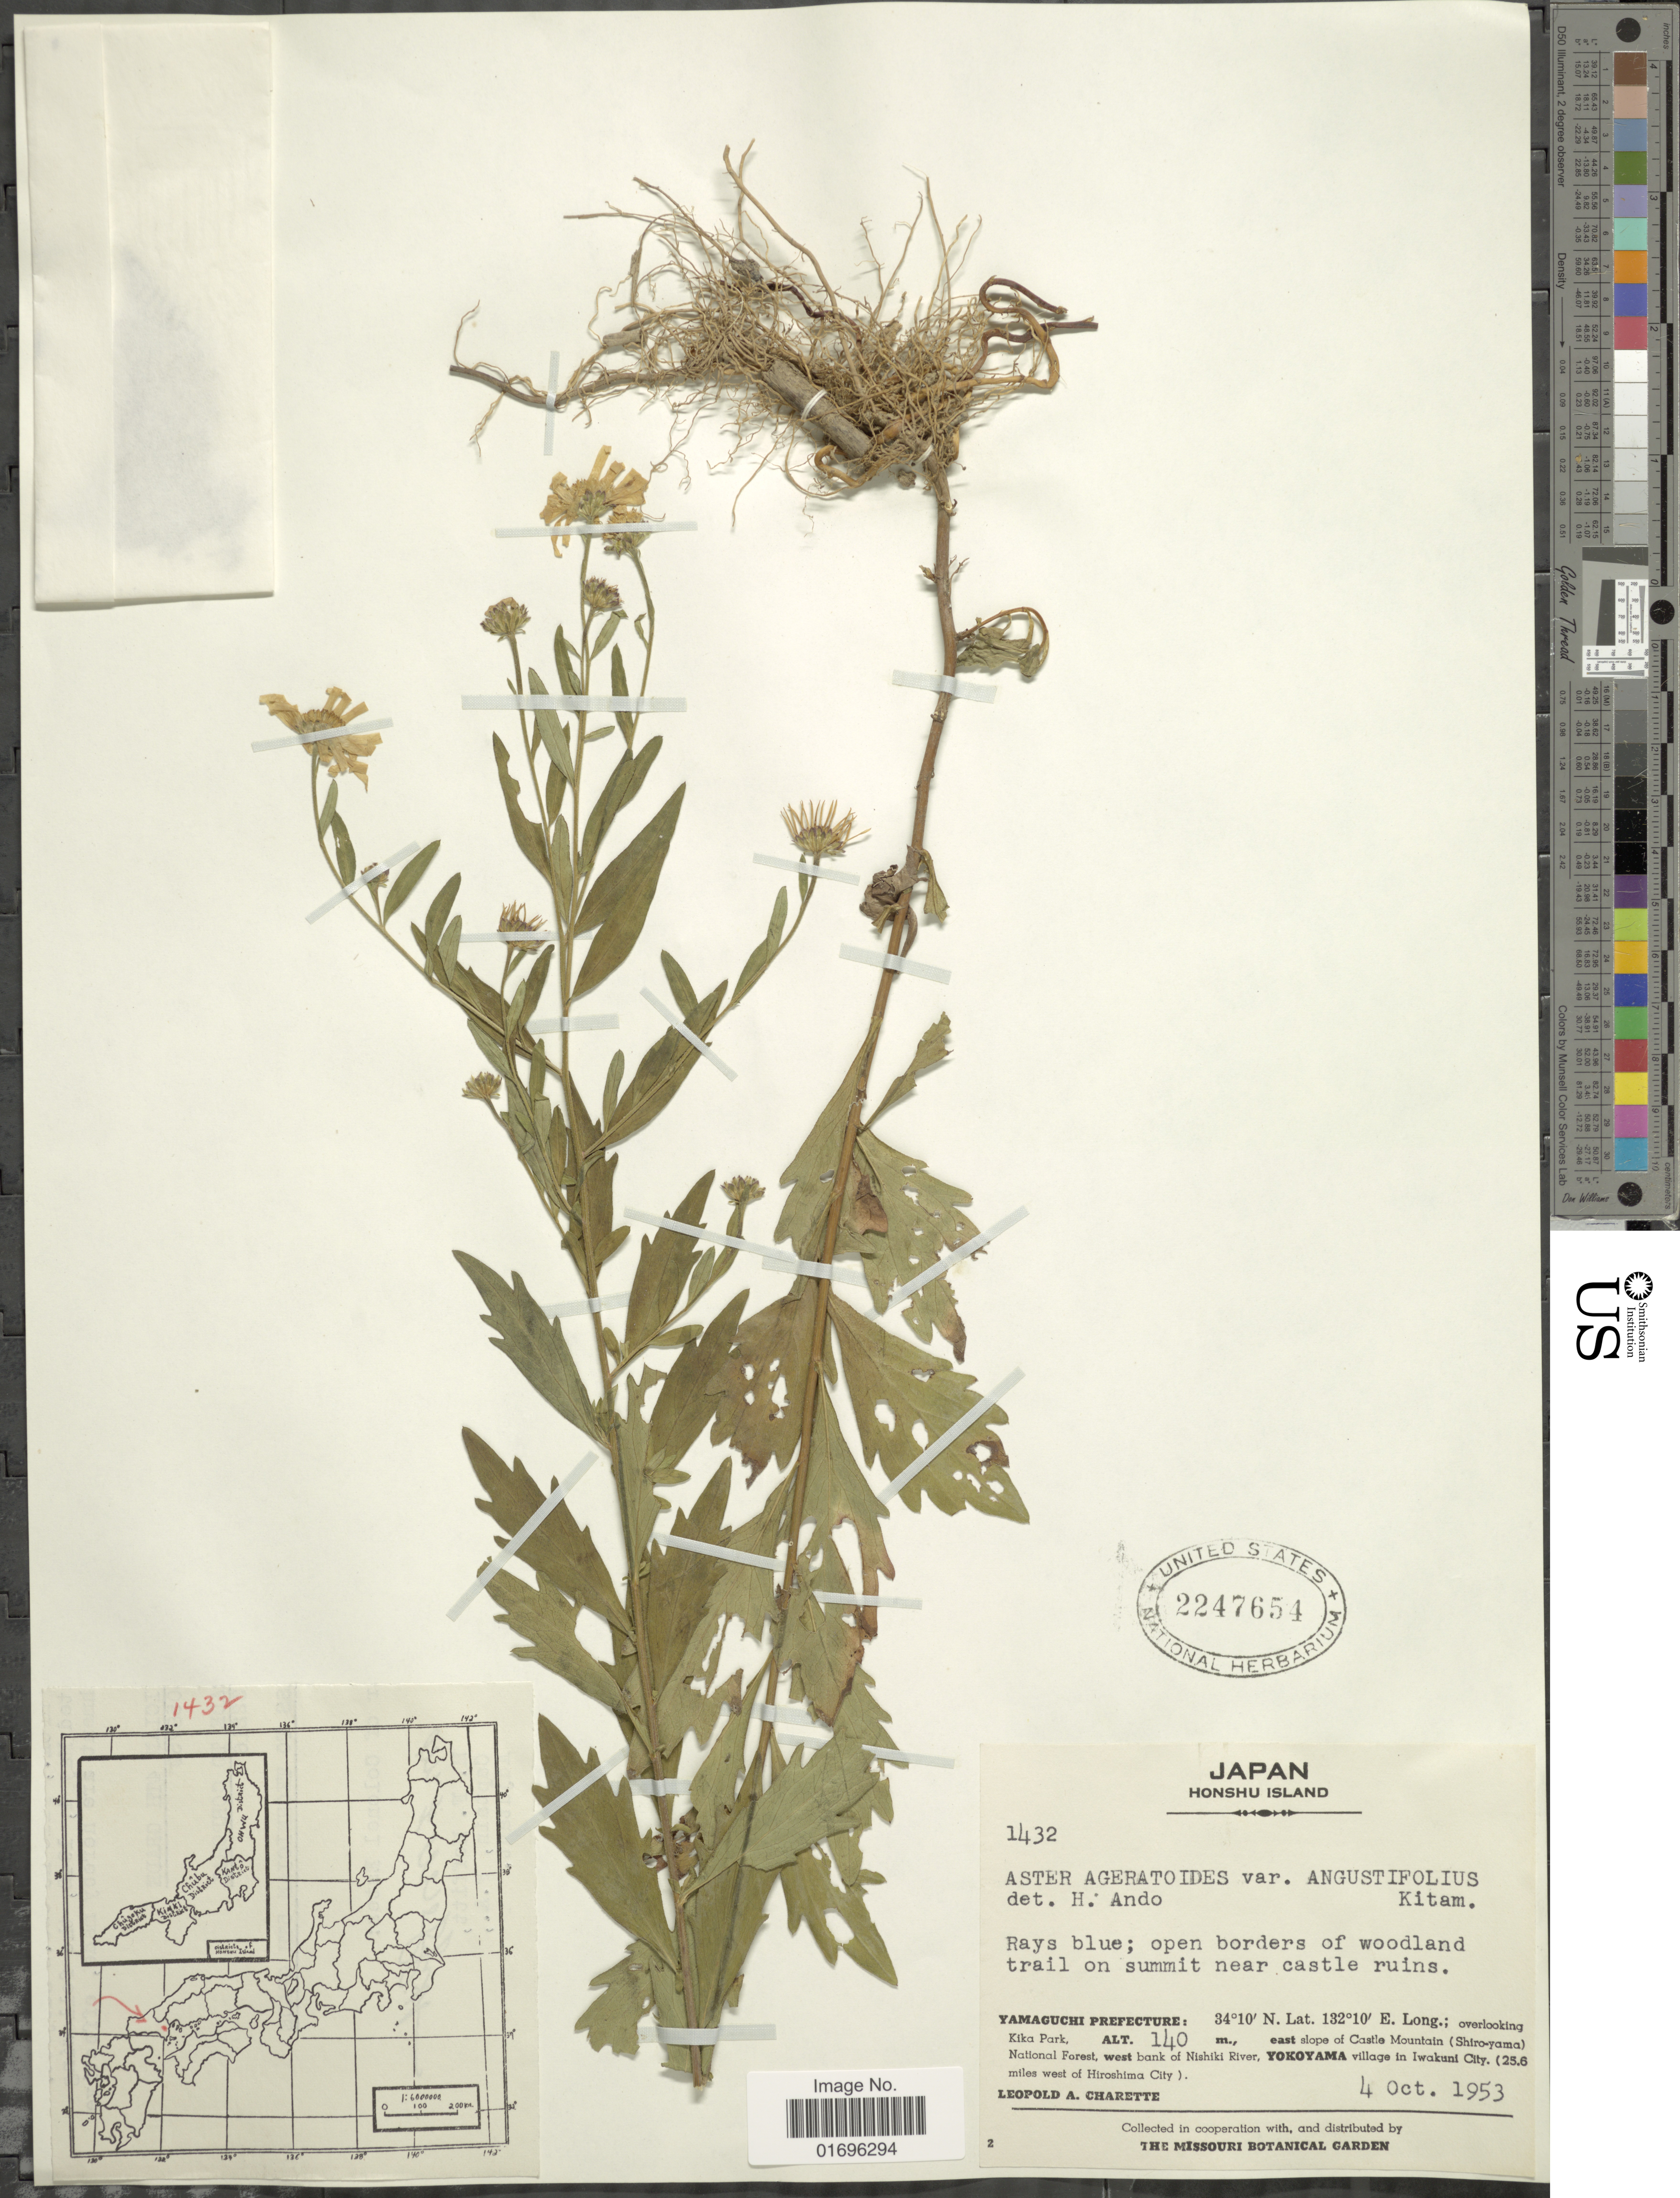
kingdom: Plantae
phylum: Tracheophyta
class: Magnoliopsida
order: Asterales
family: Asteraceae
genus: Aster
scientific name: Aster ageratoides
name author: Turcz.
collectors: L. A. Charette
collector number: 1432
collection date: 1953-10-04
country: Japan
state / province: Yamaguti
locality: Honshu Island. Yamaguchi Prefecture; overlooking Kika Park, east slope of Castle Mountain (Shiro-yama) National Forest, west bank of Nishika River, Yokoyama village in Iwakuni City. (25.6 miles west of Hiroshima City).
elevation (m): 140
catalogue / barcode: US 2247654